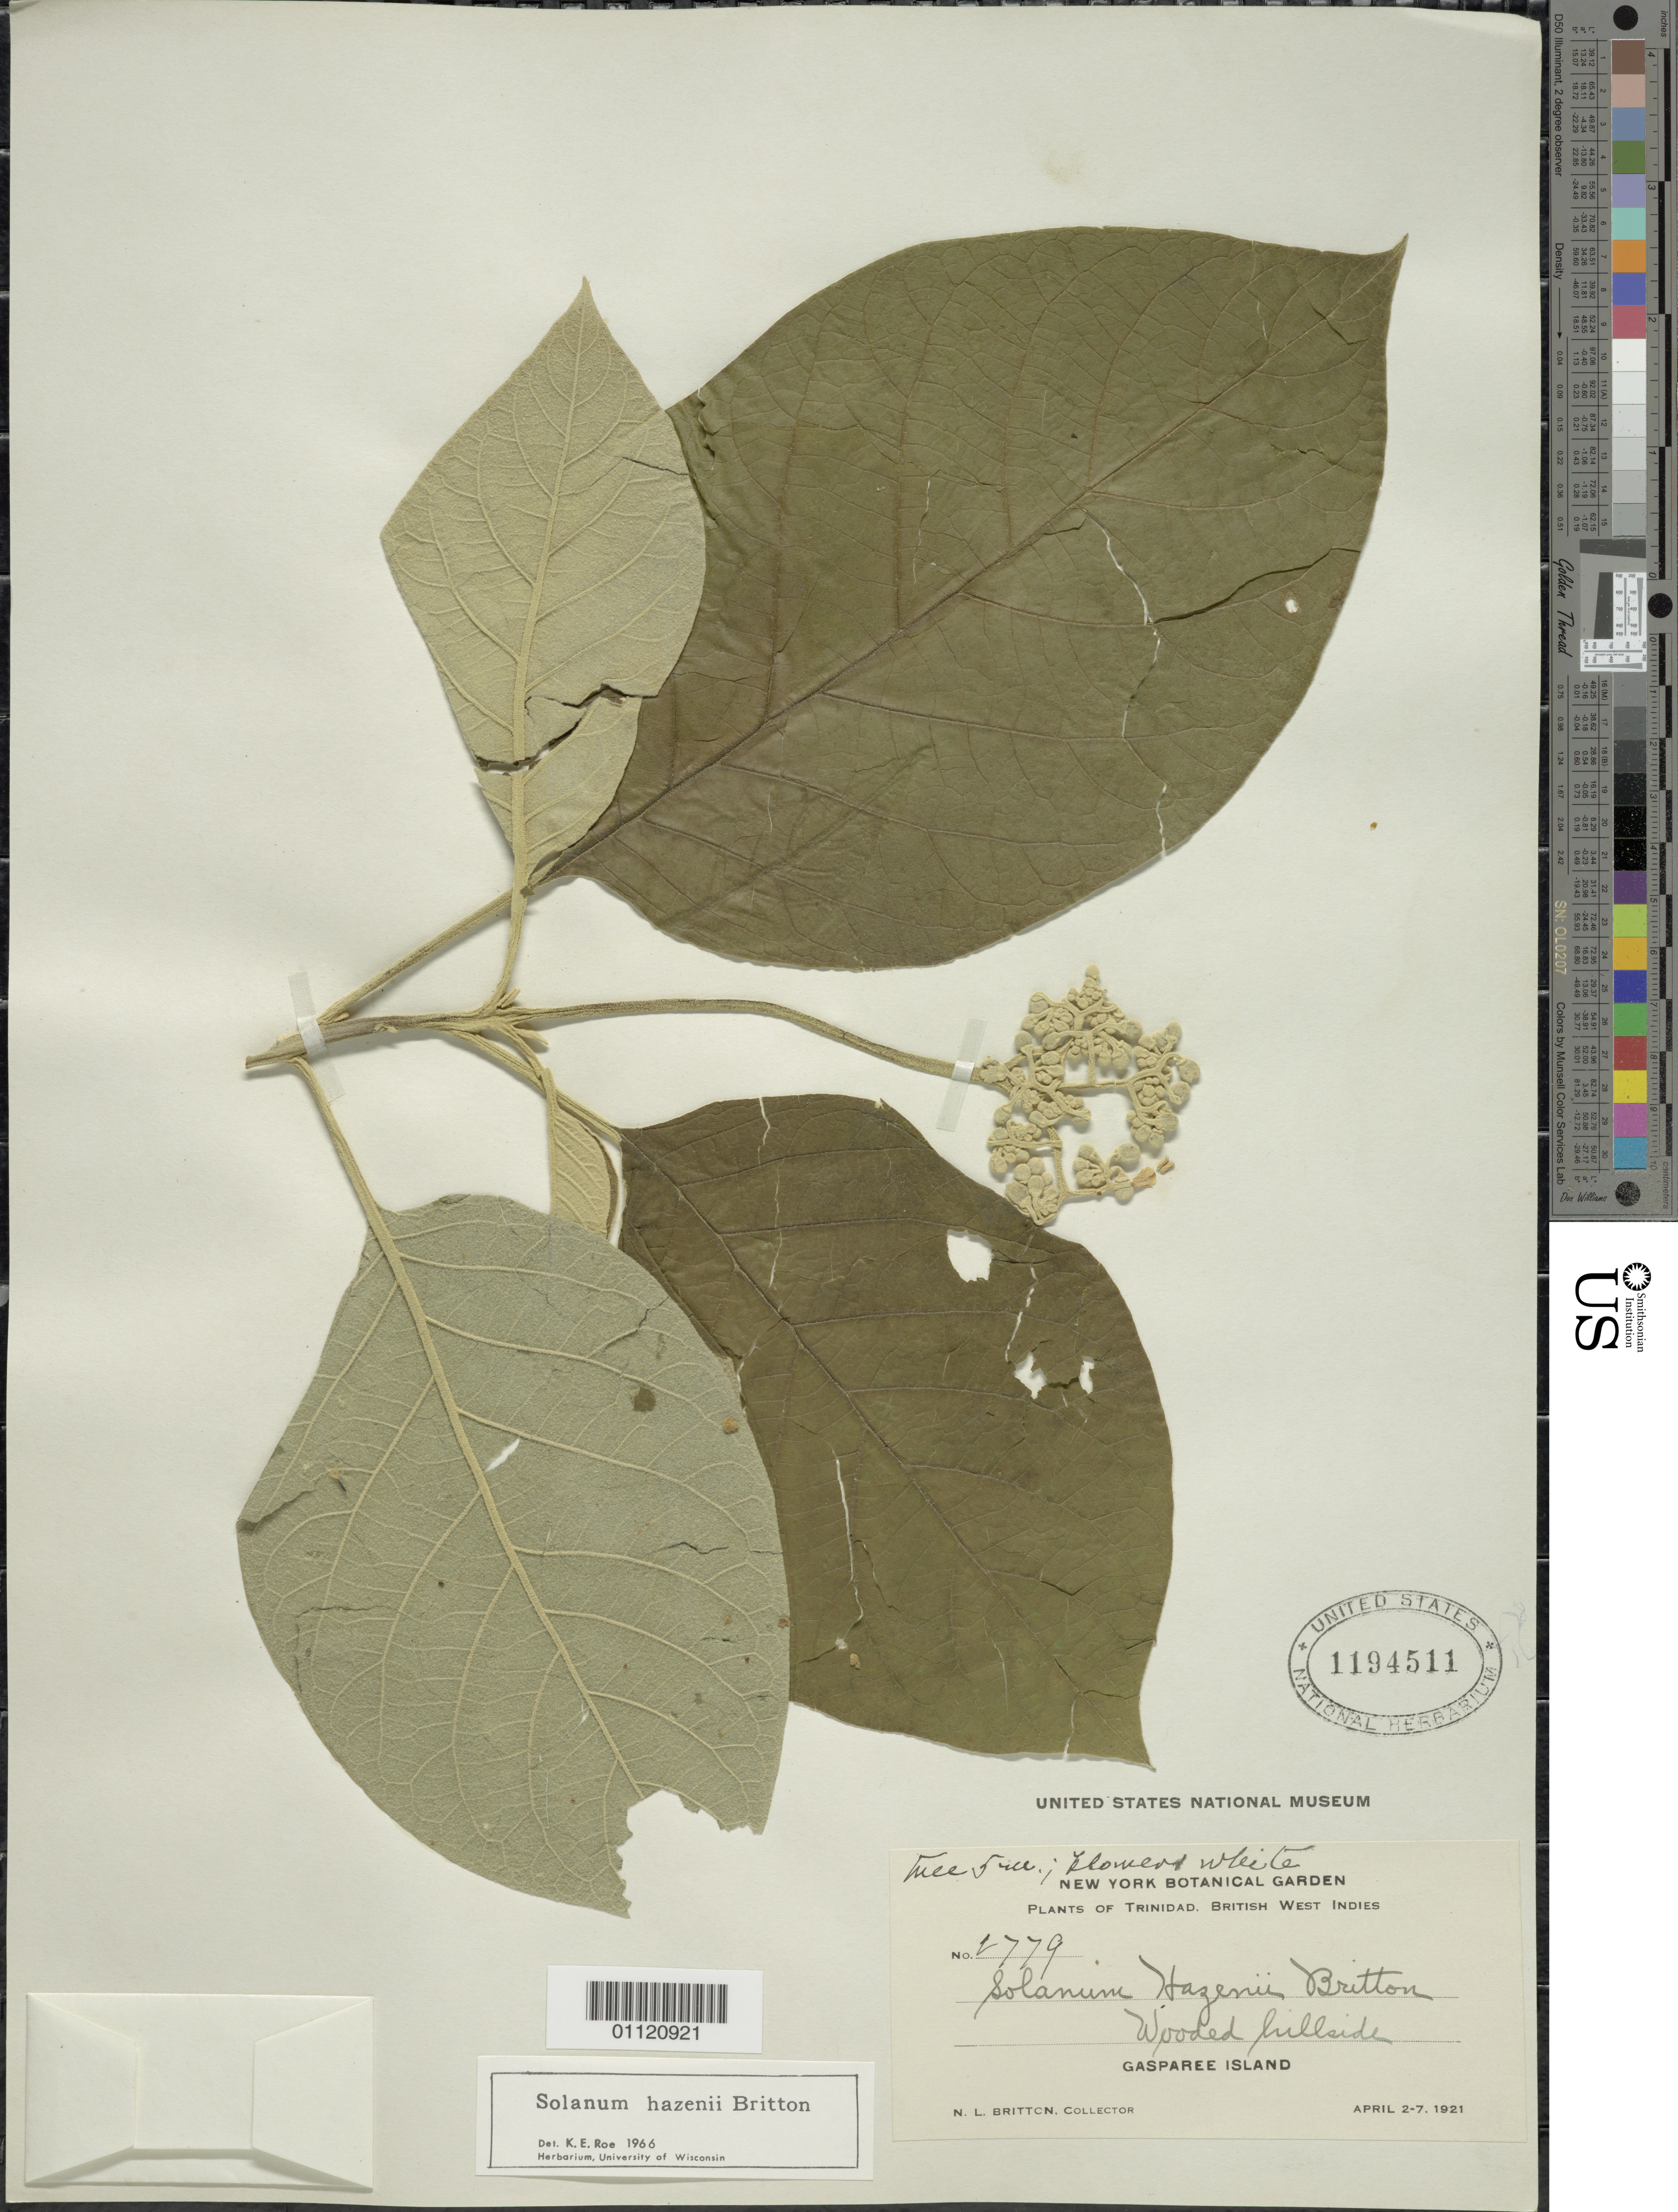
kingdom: Plantae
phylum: Tracheophyta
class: Magnoliopsida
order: Solanales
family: Solanaceae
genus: Solanum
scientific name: Solanum hazenii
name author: Britton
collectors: N. Britton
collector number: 2779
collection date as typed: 02 Apr 1921 to 07 Apr 1921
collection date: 1921-04-02/1921-04-07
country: Trinidad and Tobago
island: Trinidad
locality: Gasparee Island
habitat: wooded hillside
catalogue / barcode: US 1194511